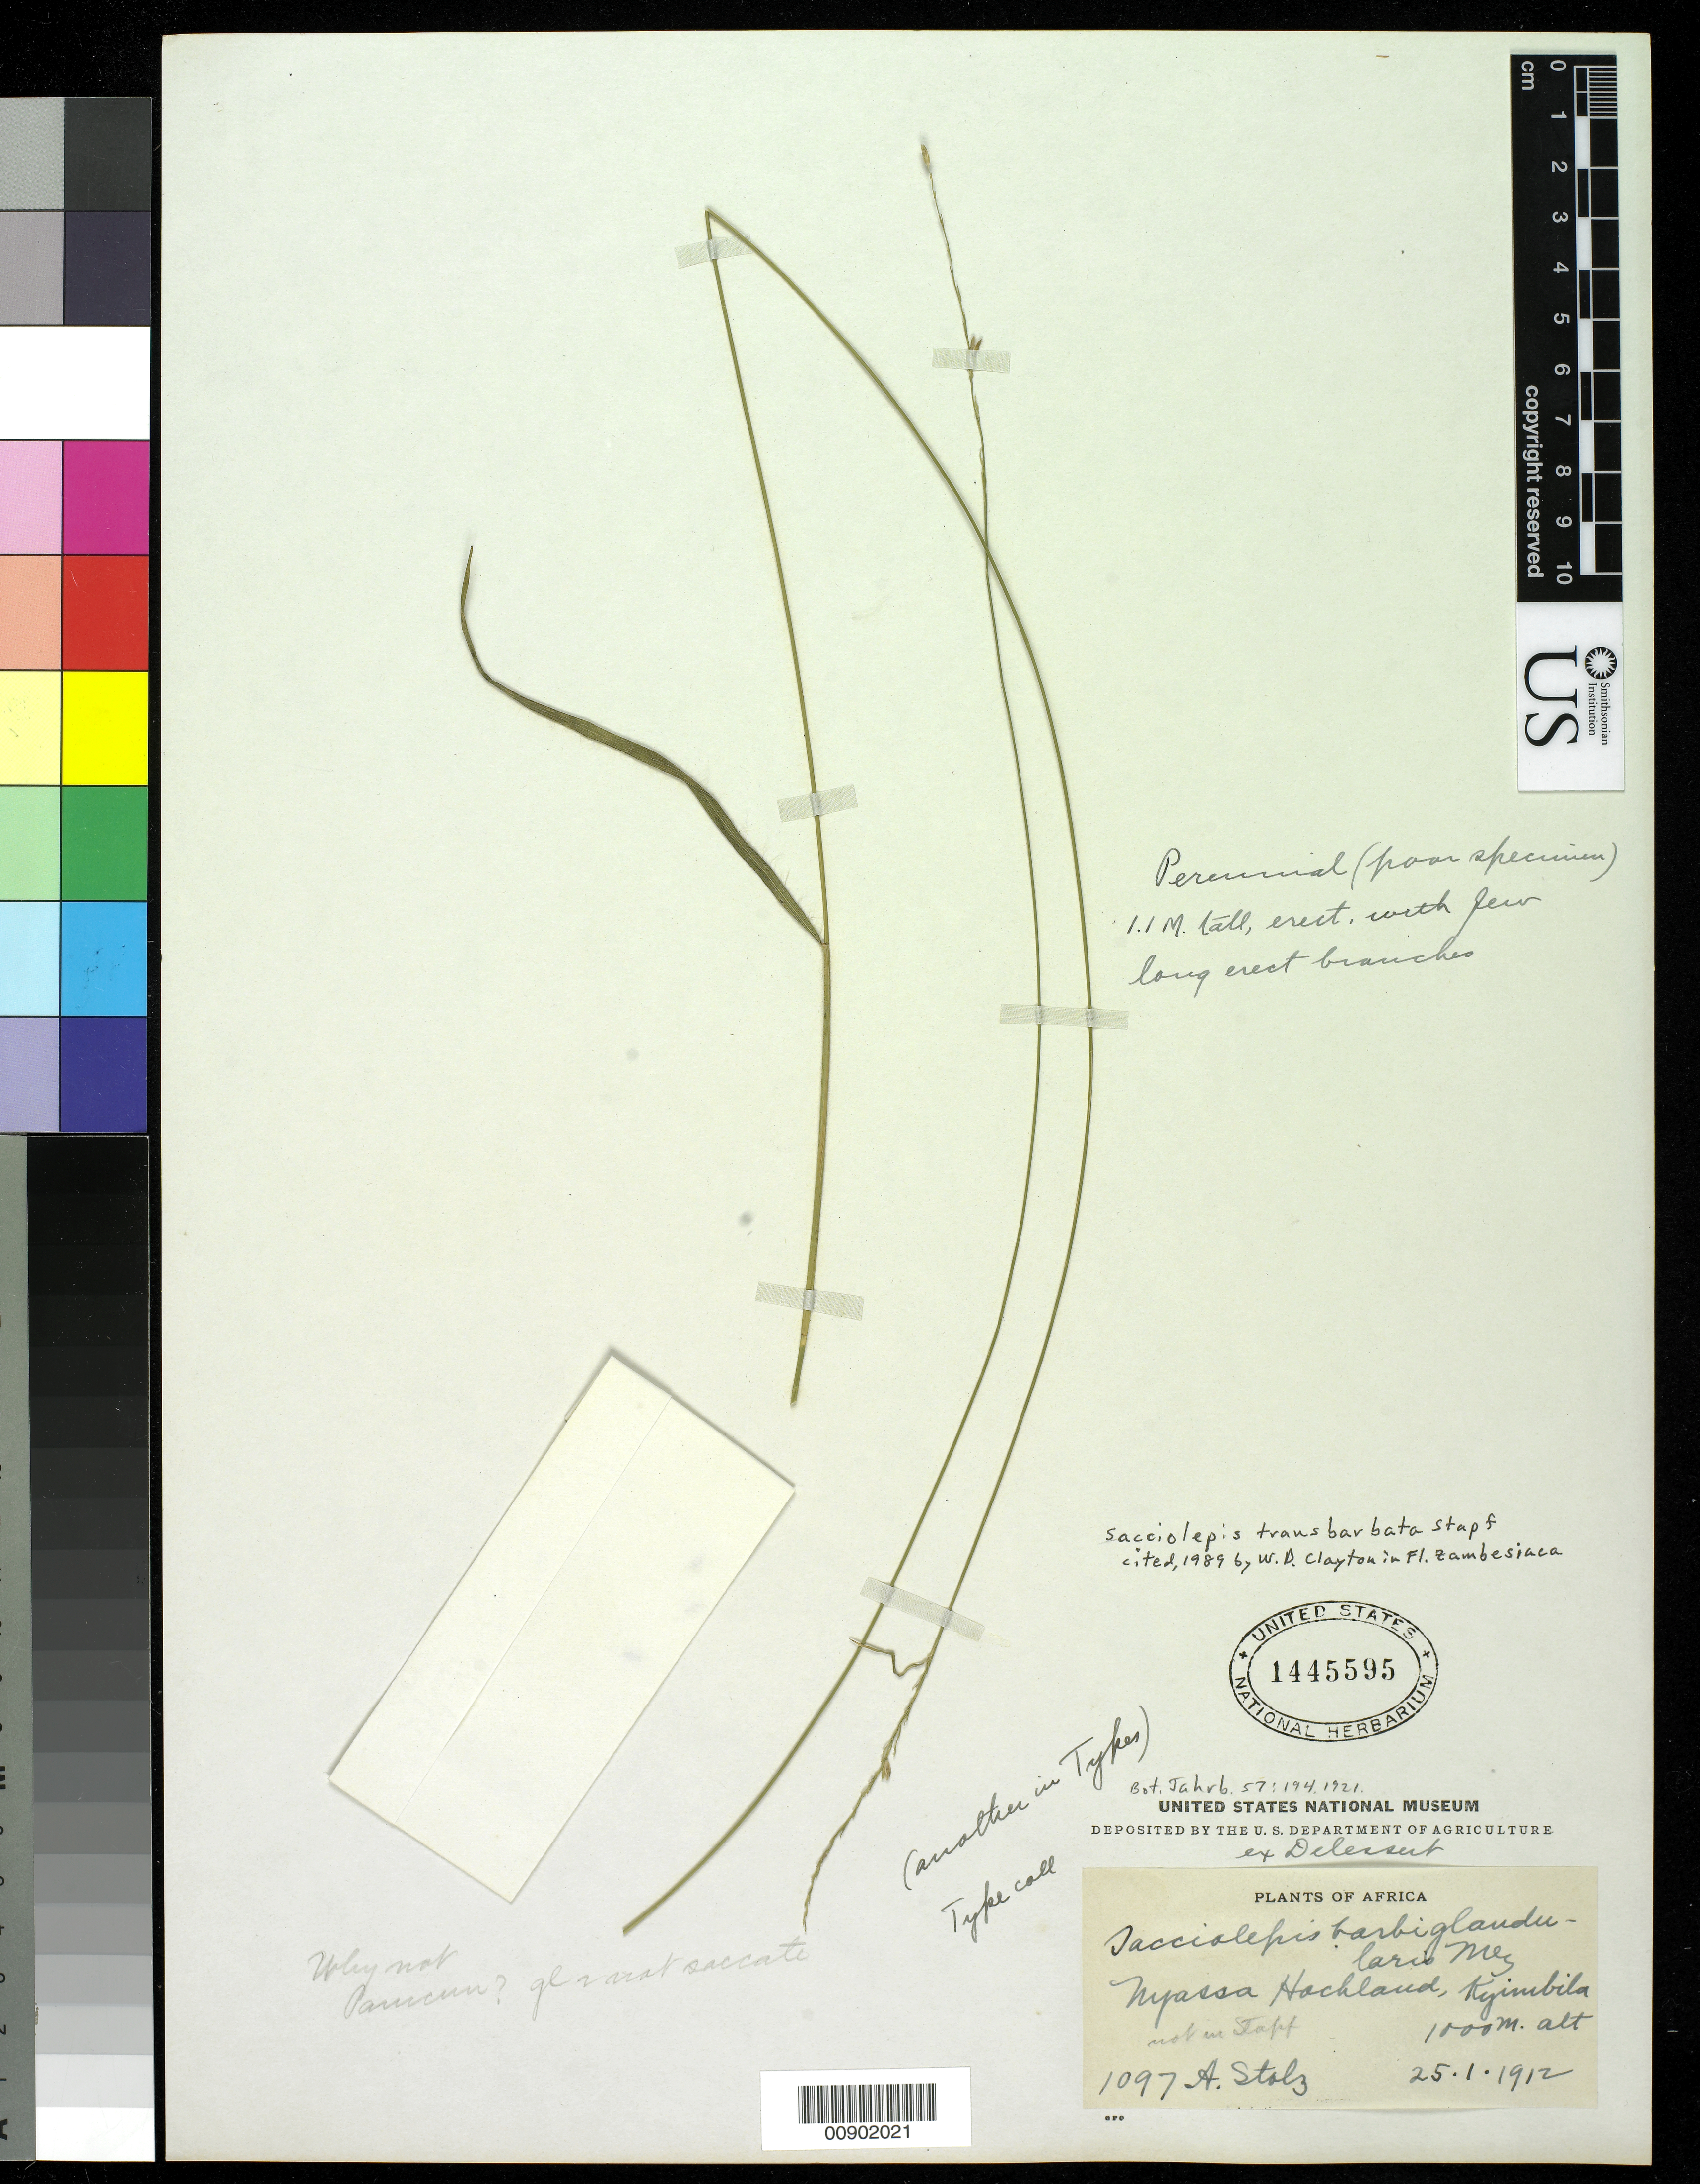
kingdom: Plantae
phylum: Tracheophyta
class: Liliopsida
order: Poales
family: Poaceae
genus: Sacciolepis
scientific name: Sacciolepis barbiglandularis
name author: Mez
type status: Isotype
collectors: A. Stolz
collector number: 1097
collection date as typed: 25 Jan 1912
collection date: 1912-01-25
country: Tanzania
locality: Nyassa Hochland, Kyimbila. [Protologue: "Nördl. Nyassaland"]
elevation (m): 1000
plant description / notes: Currently accepted name as cited by W.D. Clayton in Fl. Zambesiaca (1989).; Fragment of type ex herb. Delessert.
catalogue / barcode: US 1445595